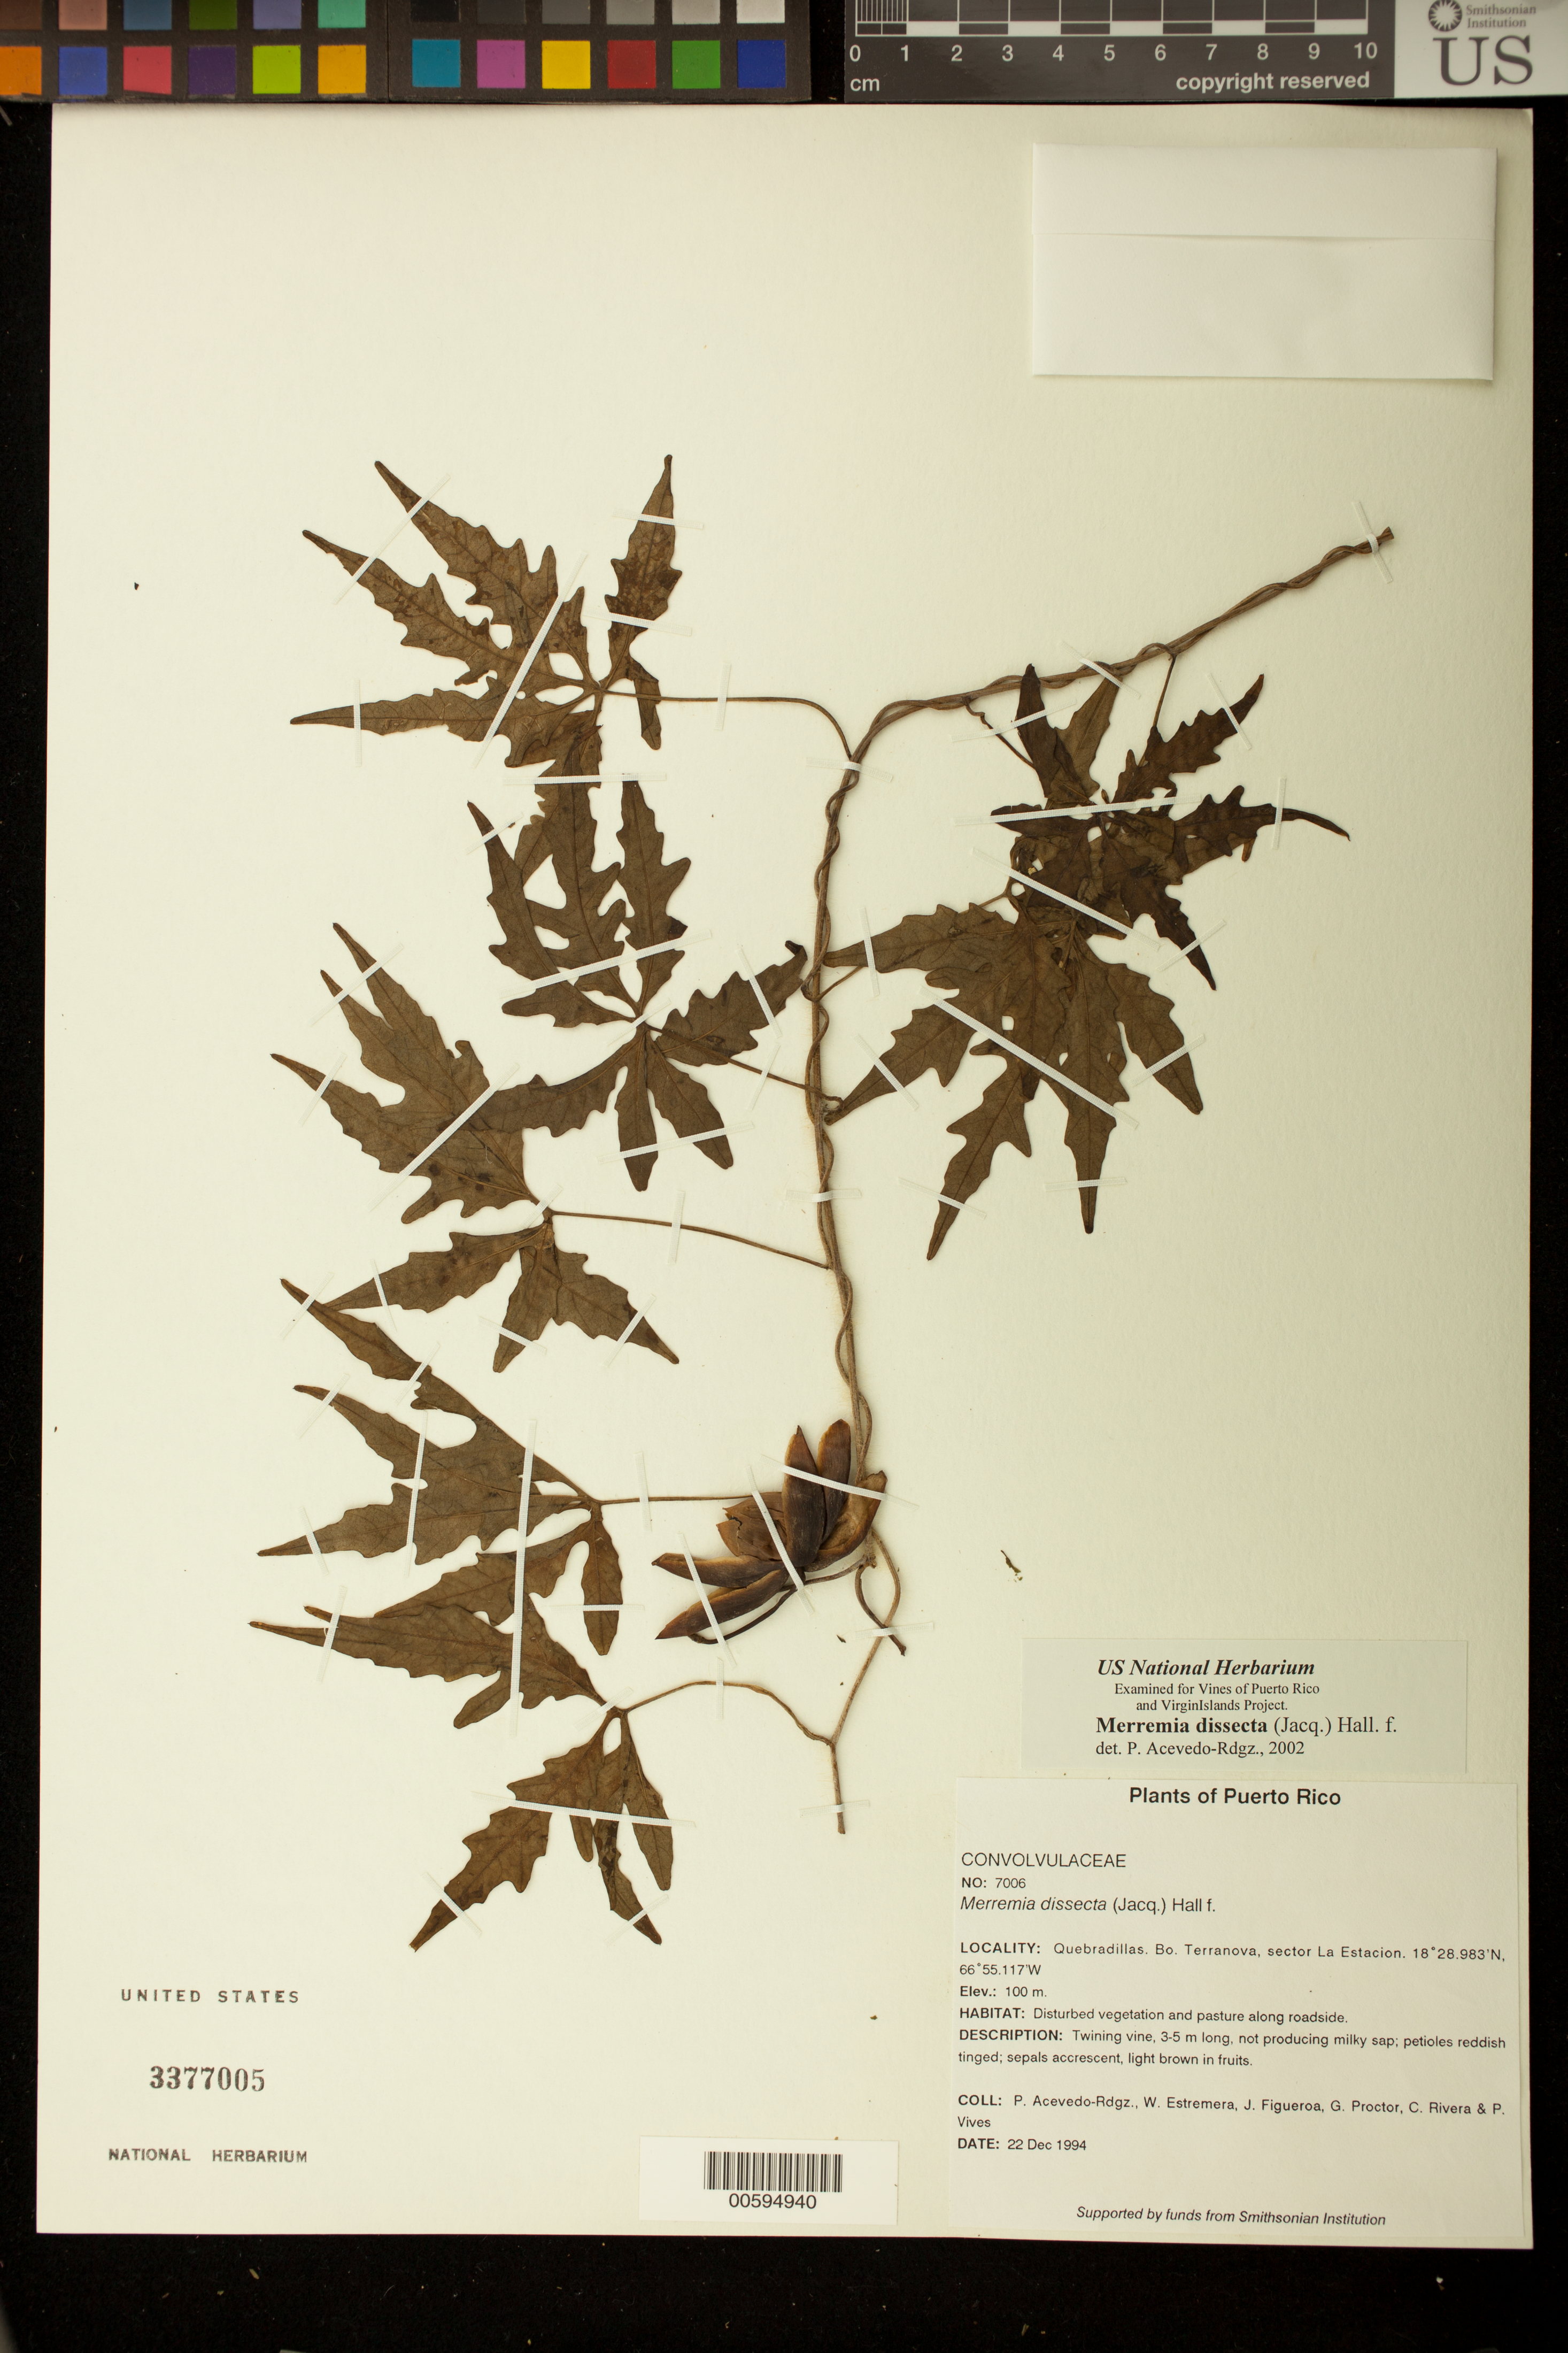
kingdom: Plantae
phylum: Tracheophyta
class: Magnoliopsida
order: Solanales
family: Convolvulaceae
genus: Distimake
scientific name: Distimake dissectus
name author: (Jacq.) A. R. Simões & Staples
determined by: Strong, Mark T., (BOT), Smithsonian Institution - National Museum of Natural History (UNITED STATES)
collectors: P. Acevedo-Rodr., W. Estremera, J. Figueroa, G. R. Proctor, C. Rivera & P. Vives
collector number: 7006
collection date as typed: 22 Dec 1994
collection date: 1994-12-22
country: Puerto Rico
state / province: Quebradillas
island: Puerto Rico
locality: Quebradillas. Bo. Terranova, sector La Estación.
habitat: Disturbed vegetation and pasture along roadside.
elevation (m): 100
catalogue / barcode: US 3377005